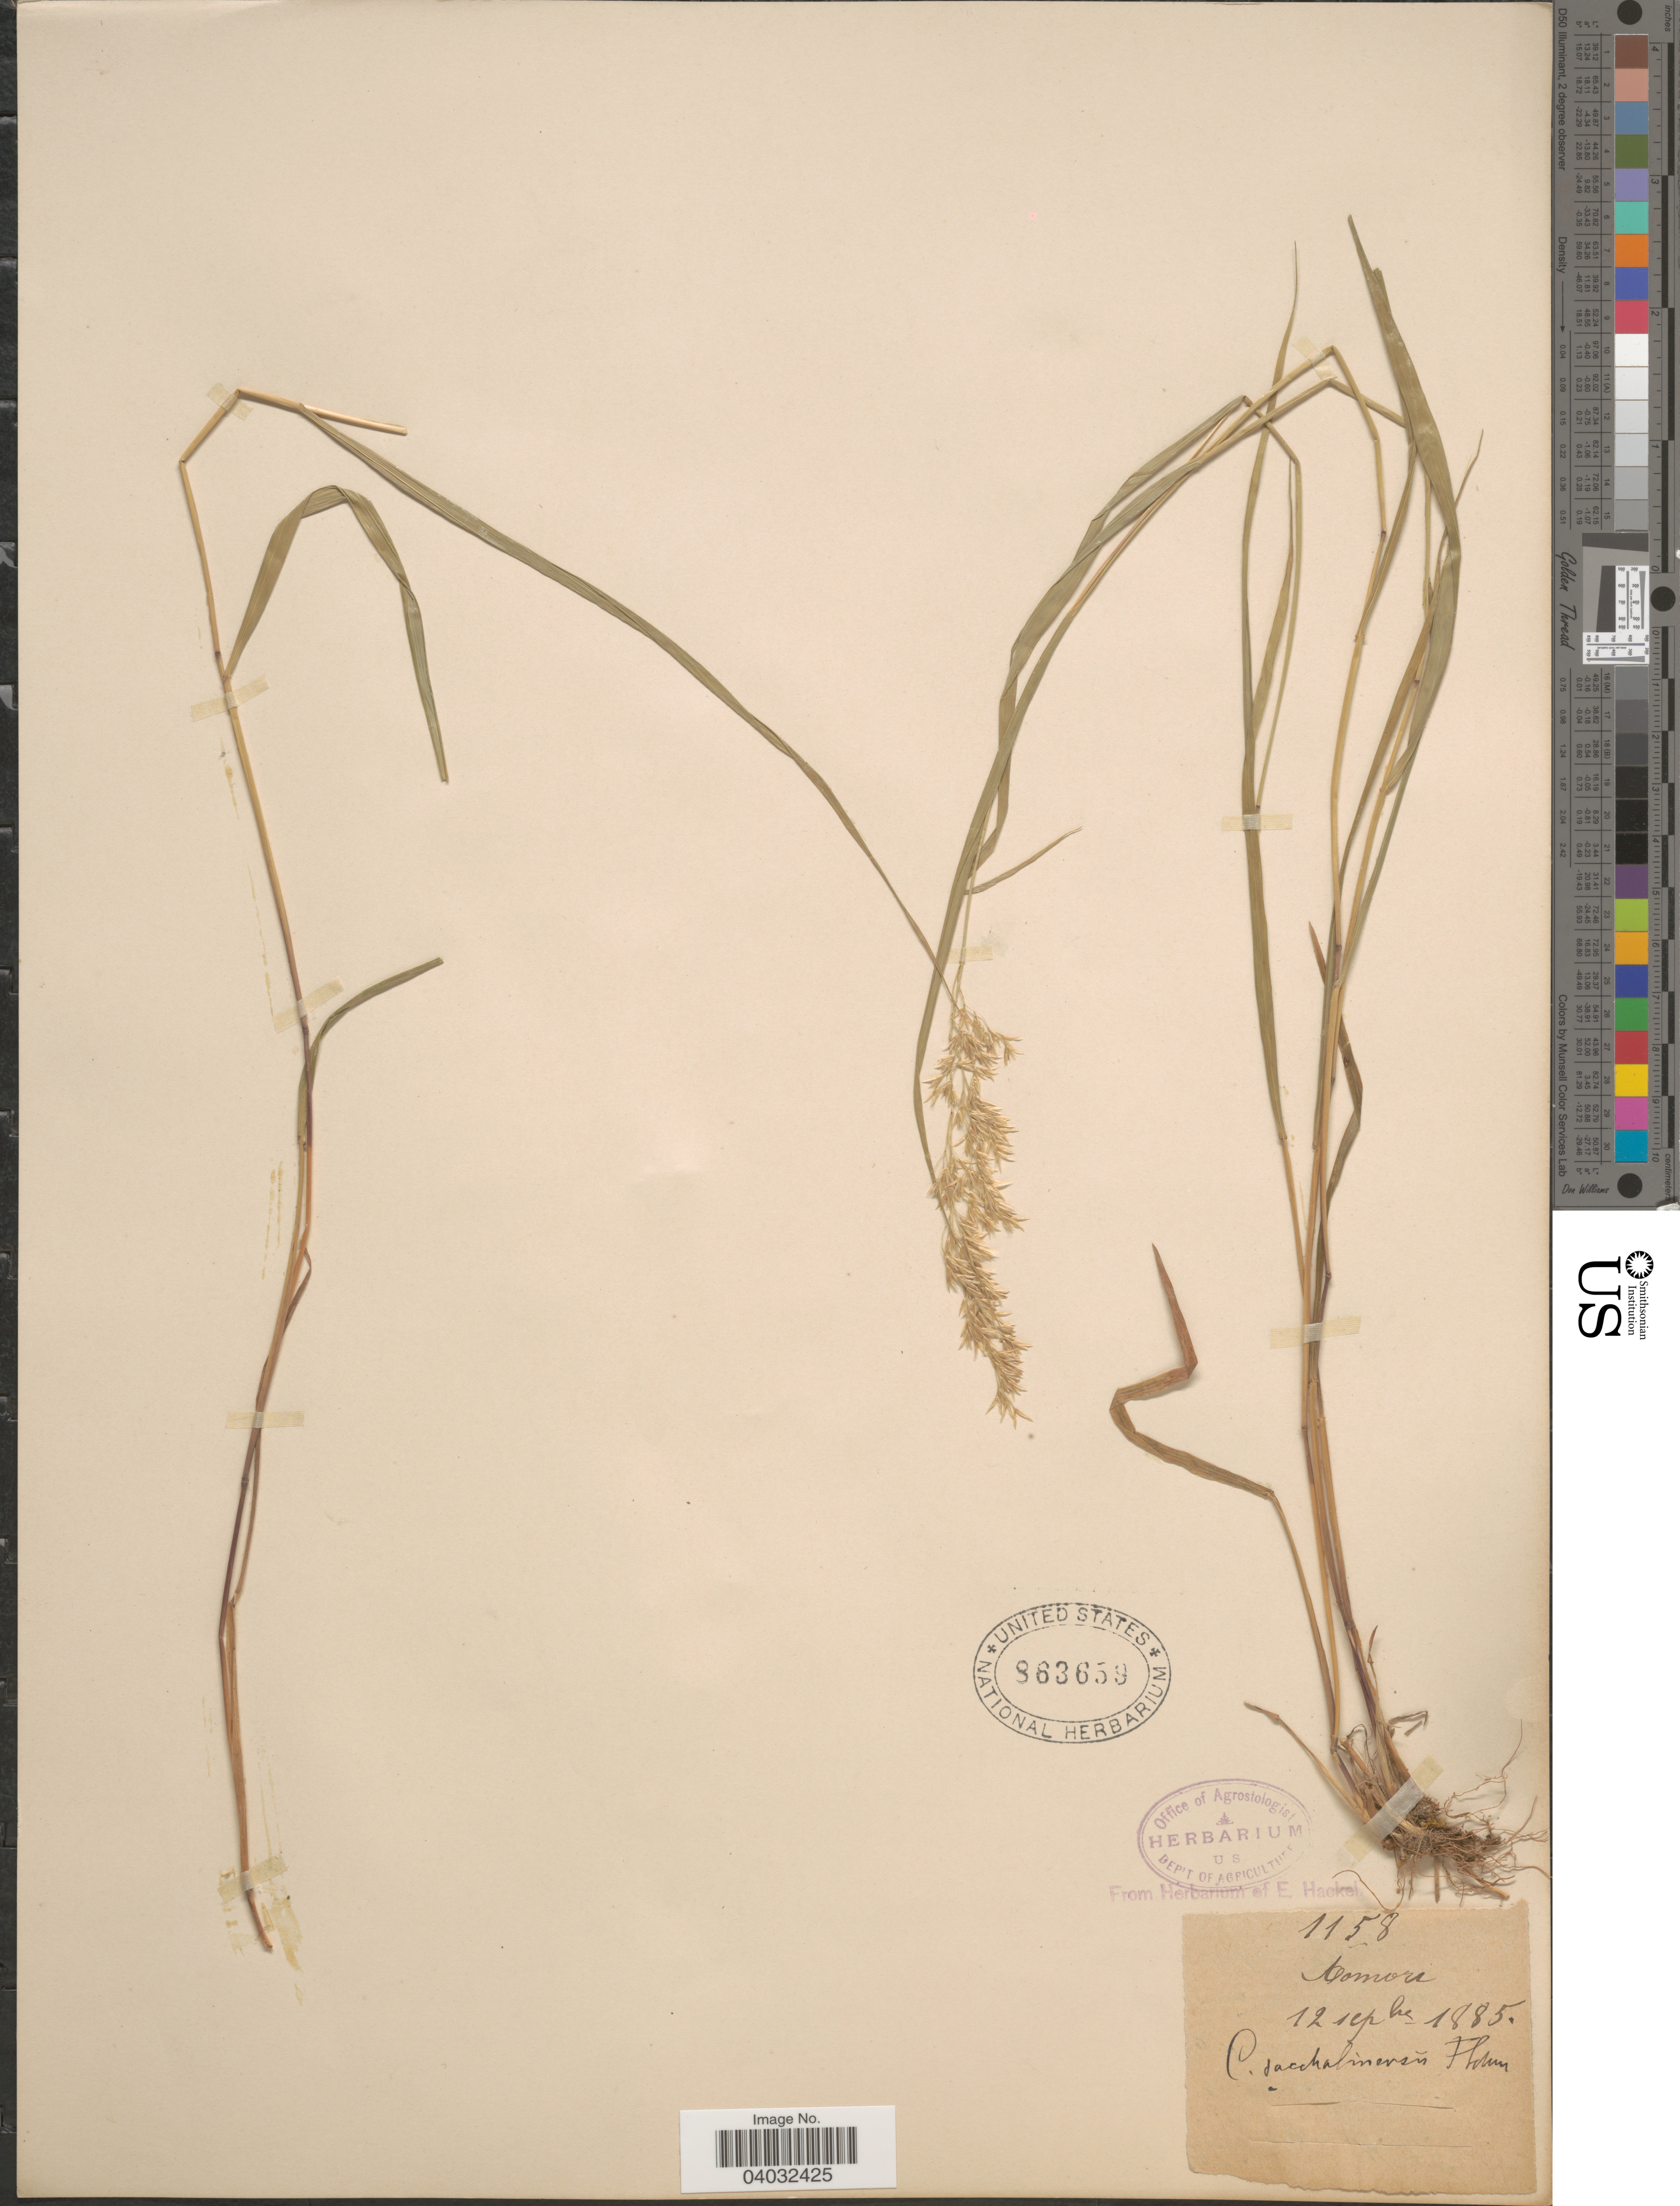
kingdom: Plantae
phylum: Tracheophyta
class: Liliopsida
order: Poales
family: Poaceae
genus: Calamagrostis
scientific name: Calamagrostis sachalinensis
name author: F. Schmidt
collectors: ex herb. E. Hackel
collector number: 1158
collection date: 1885-09-12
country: Japan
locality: Aomori.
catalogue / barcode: US 863659